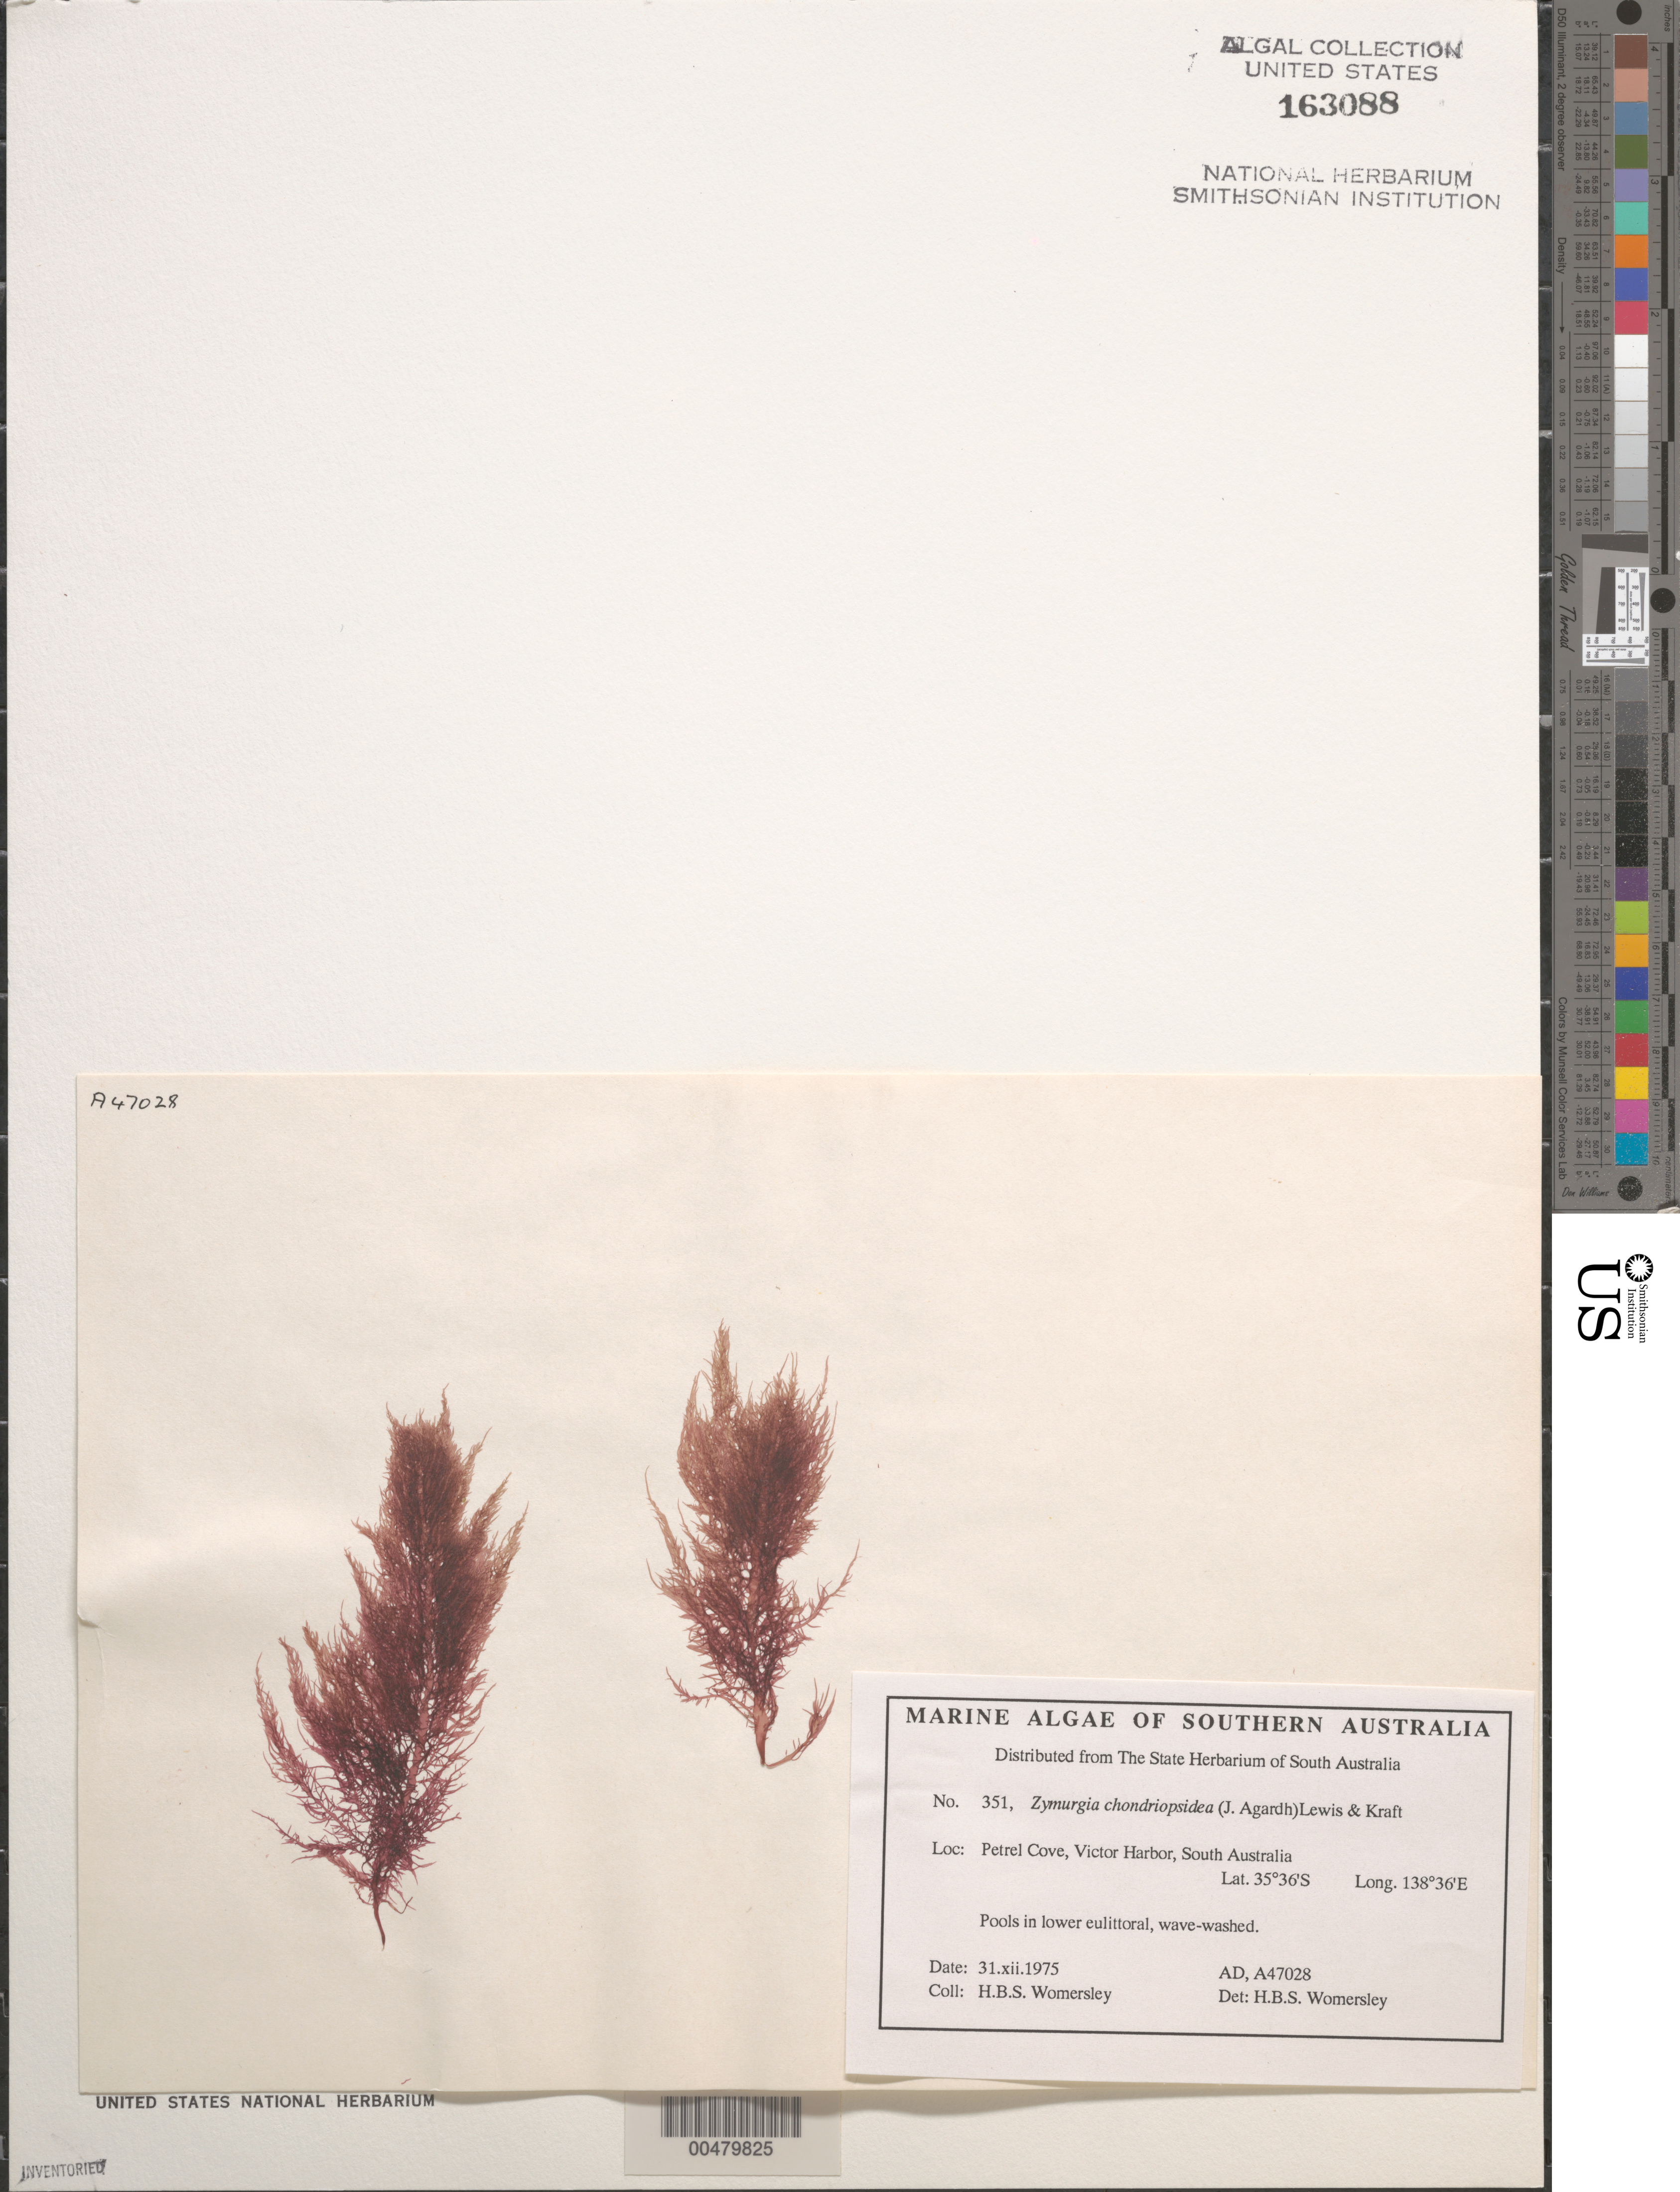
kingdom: Plantae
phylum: Rhodophyta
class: Florideophyceae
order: Halymeniales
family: Halymeniaceae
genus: Zymurgia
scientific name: Zymurgia chondriopsidea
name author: (J. Agardh) J.A. Lewis & G.T.Kraft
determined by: Womersley, H. B. S.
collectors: H. B. S. Womersley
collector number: AD A47028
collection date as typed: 31 Dec 1975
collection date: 1975-12-31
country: Australia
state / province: South Australia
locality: Petrel Cove, Victor Harbor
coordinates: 35 36' S, 138 36' E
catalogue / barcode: US 163088